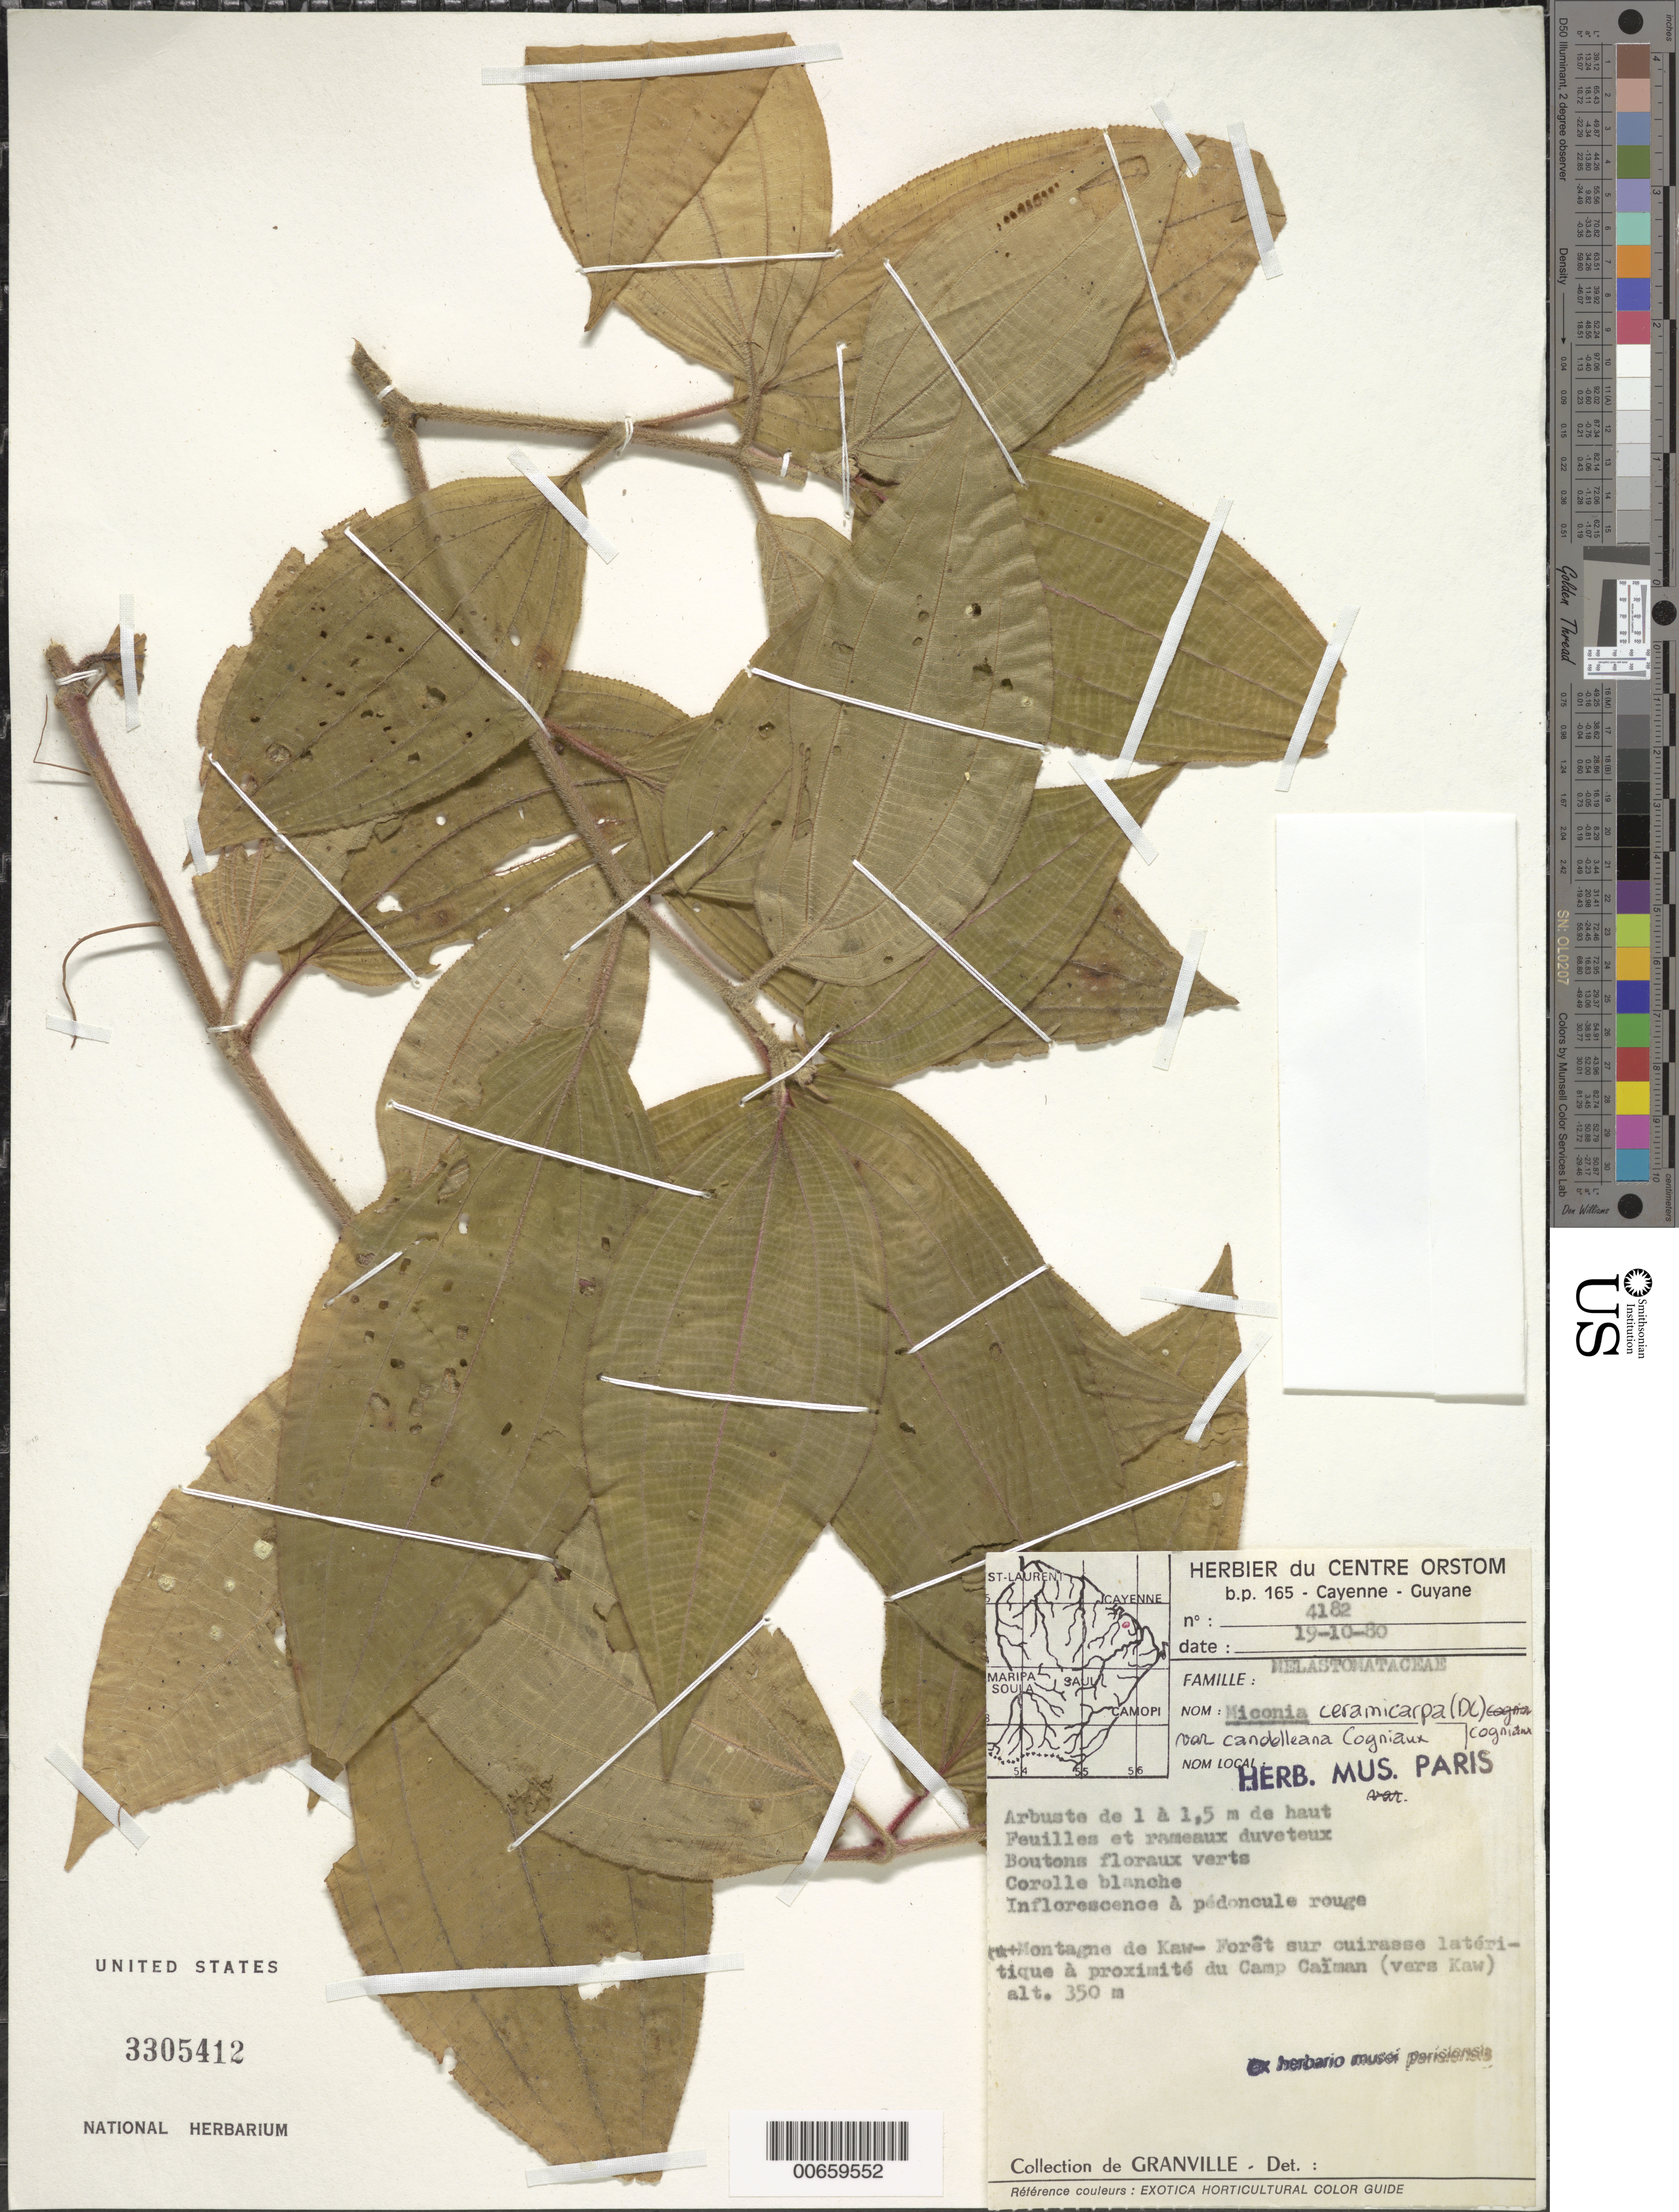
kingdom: Plantae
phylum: Tracheophyta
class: Magnoliopsida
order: Myrtales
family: Melastomataceae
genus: Miconia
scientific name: Miconia ceramicarpa var. candolleana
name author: Cogn.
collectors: Granville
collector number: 4182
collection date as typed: Transcribed d/m/y: 19/10/80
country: French Guiana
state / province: Cayenne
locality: [illegible text] Montagbe de Kaw-Forêt dur cuirasse latéritique à proximité du Camp Caiman (vers Kaw).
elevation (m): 350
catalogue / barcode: US 3305412